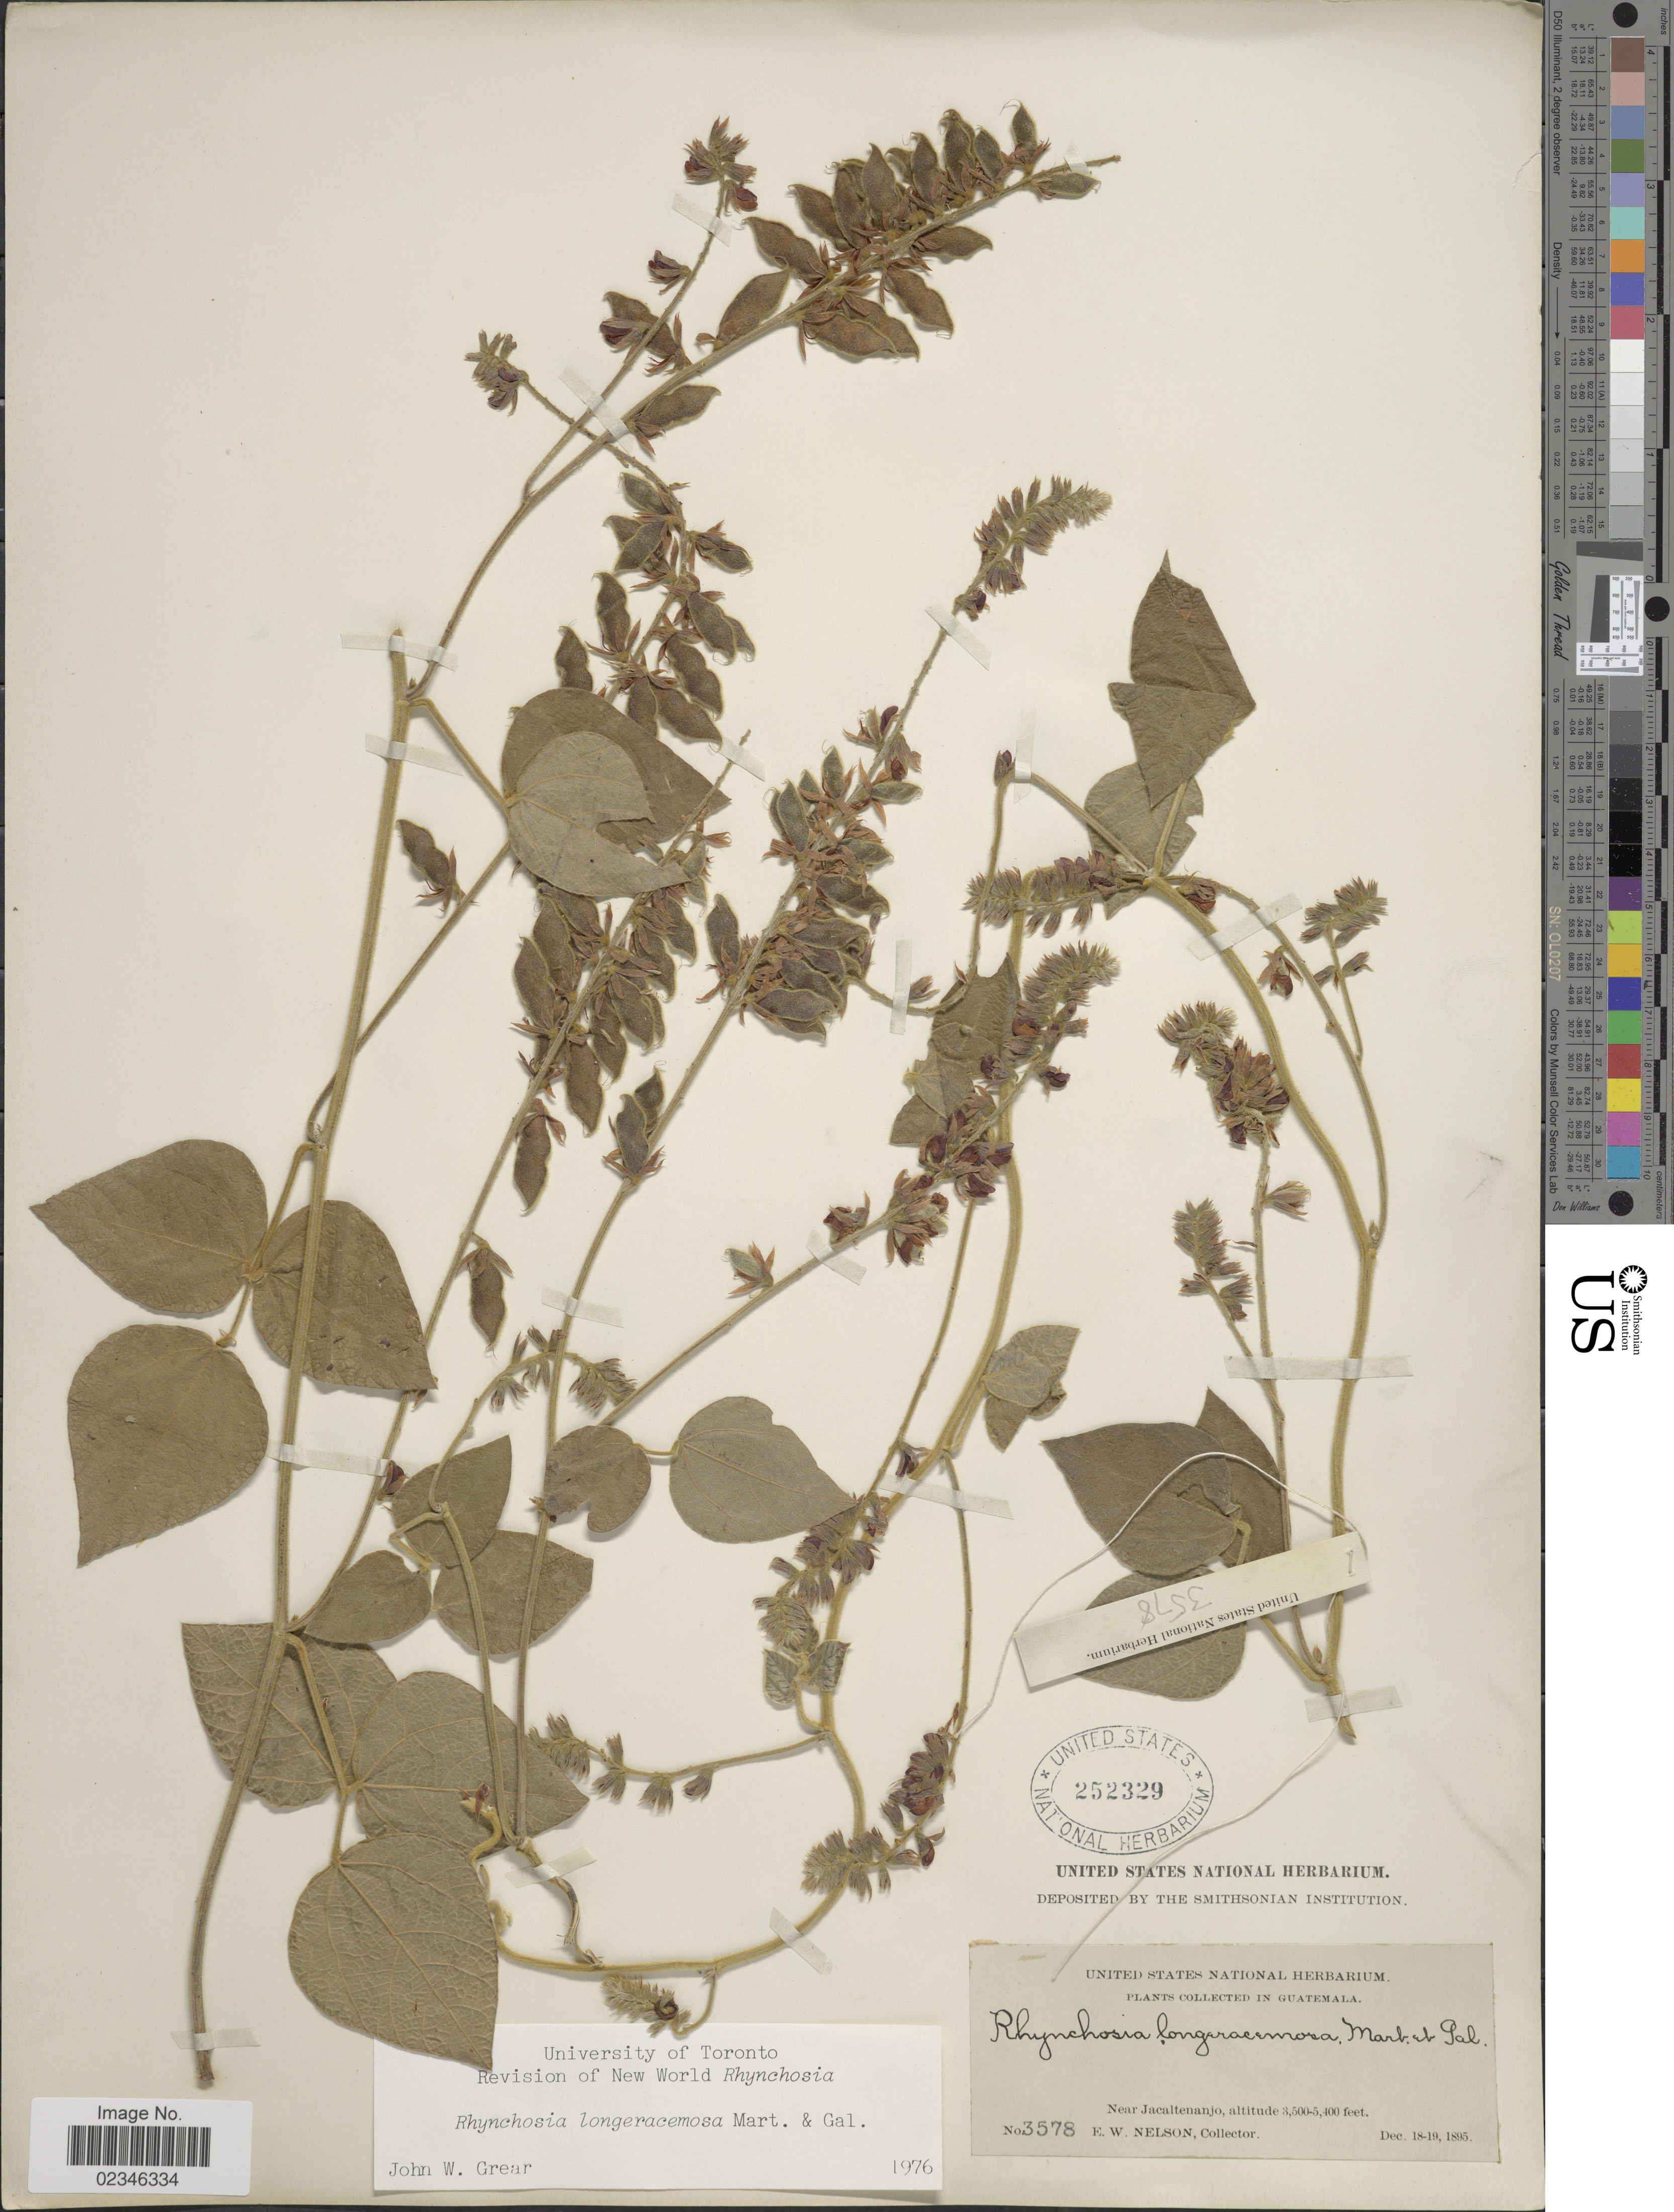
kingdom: Plantae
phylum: Tracheophyta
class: Magnoliopsida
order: Fabales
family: Fabaceae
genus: Rhynchosia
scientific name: Rhynchosia longeracemosa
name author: M. Martens & Galeotti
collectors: E. W. Nelson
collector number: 3578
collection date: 1895-12-18/1895-12-19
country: Guatemala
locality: Near Jacaltenanjo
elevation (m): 1067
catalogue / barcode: US 252329